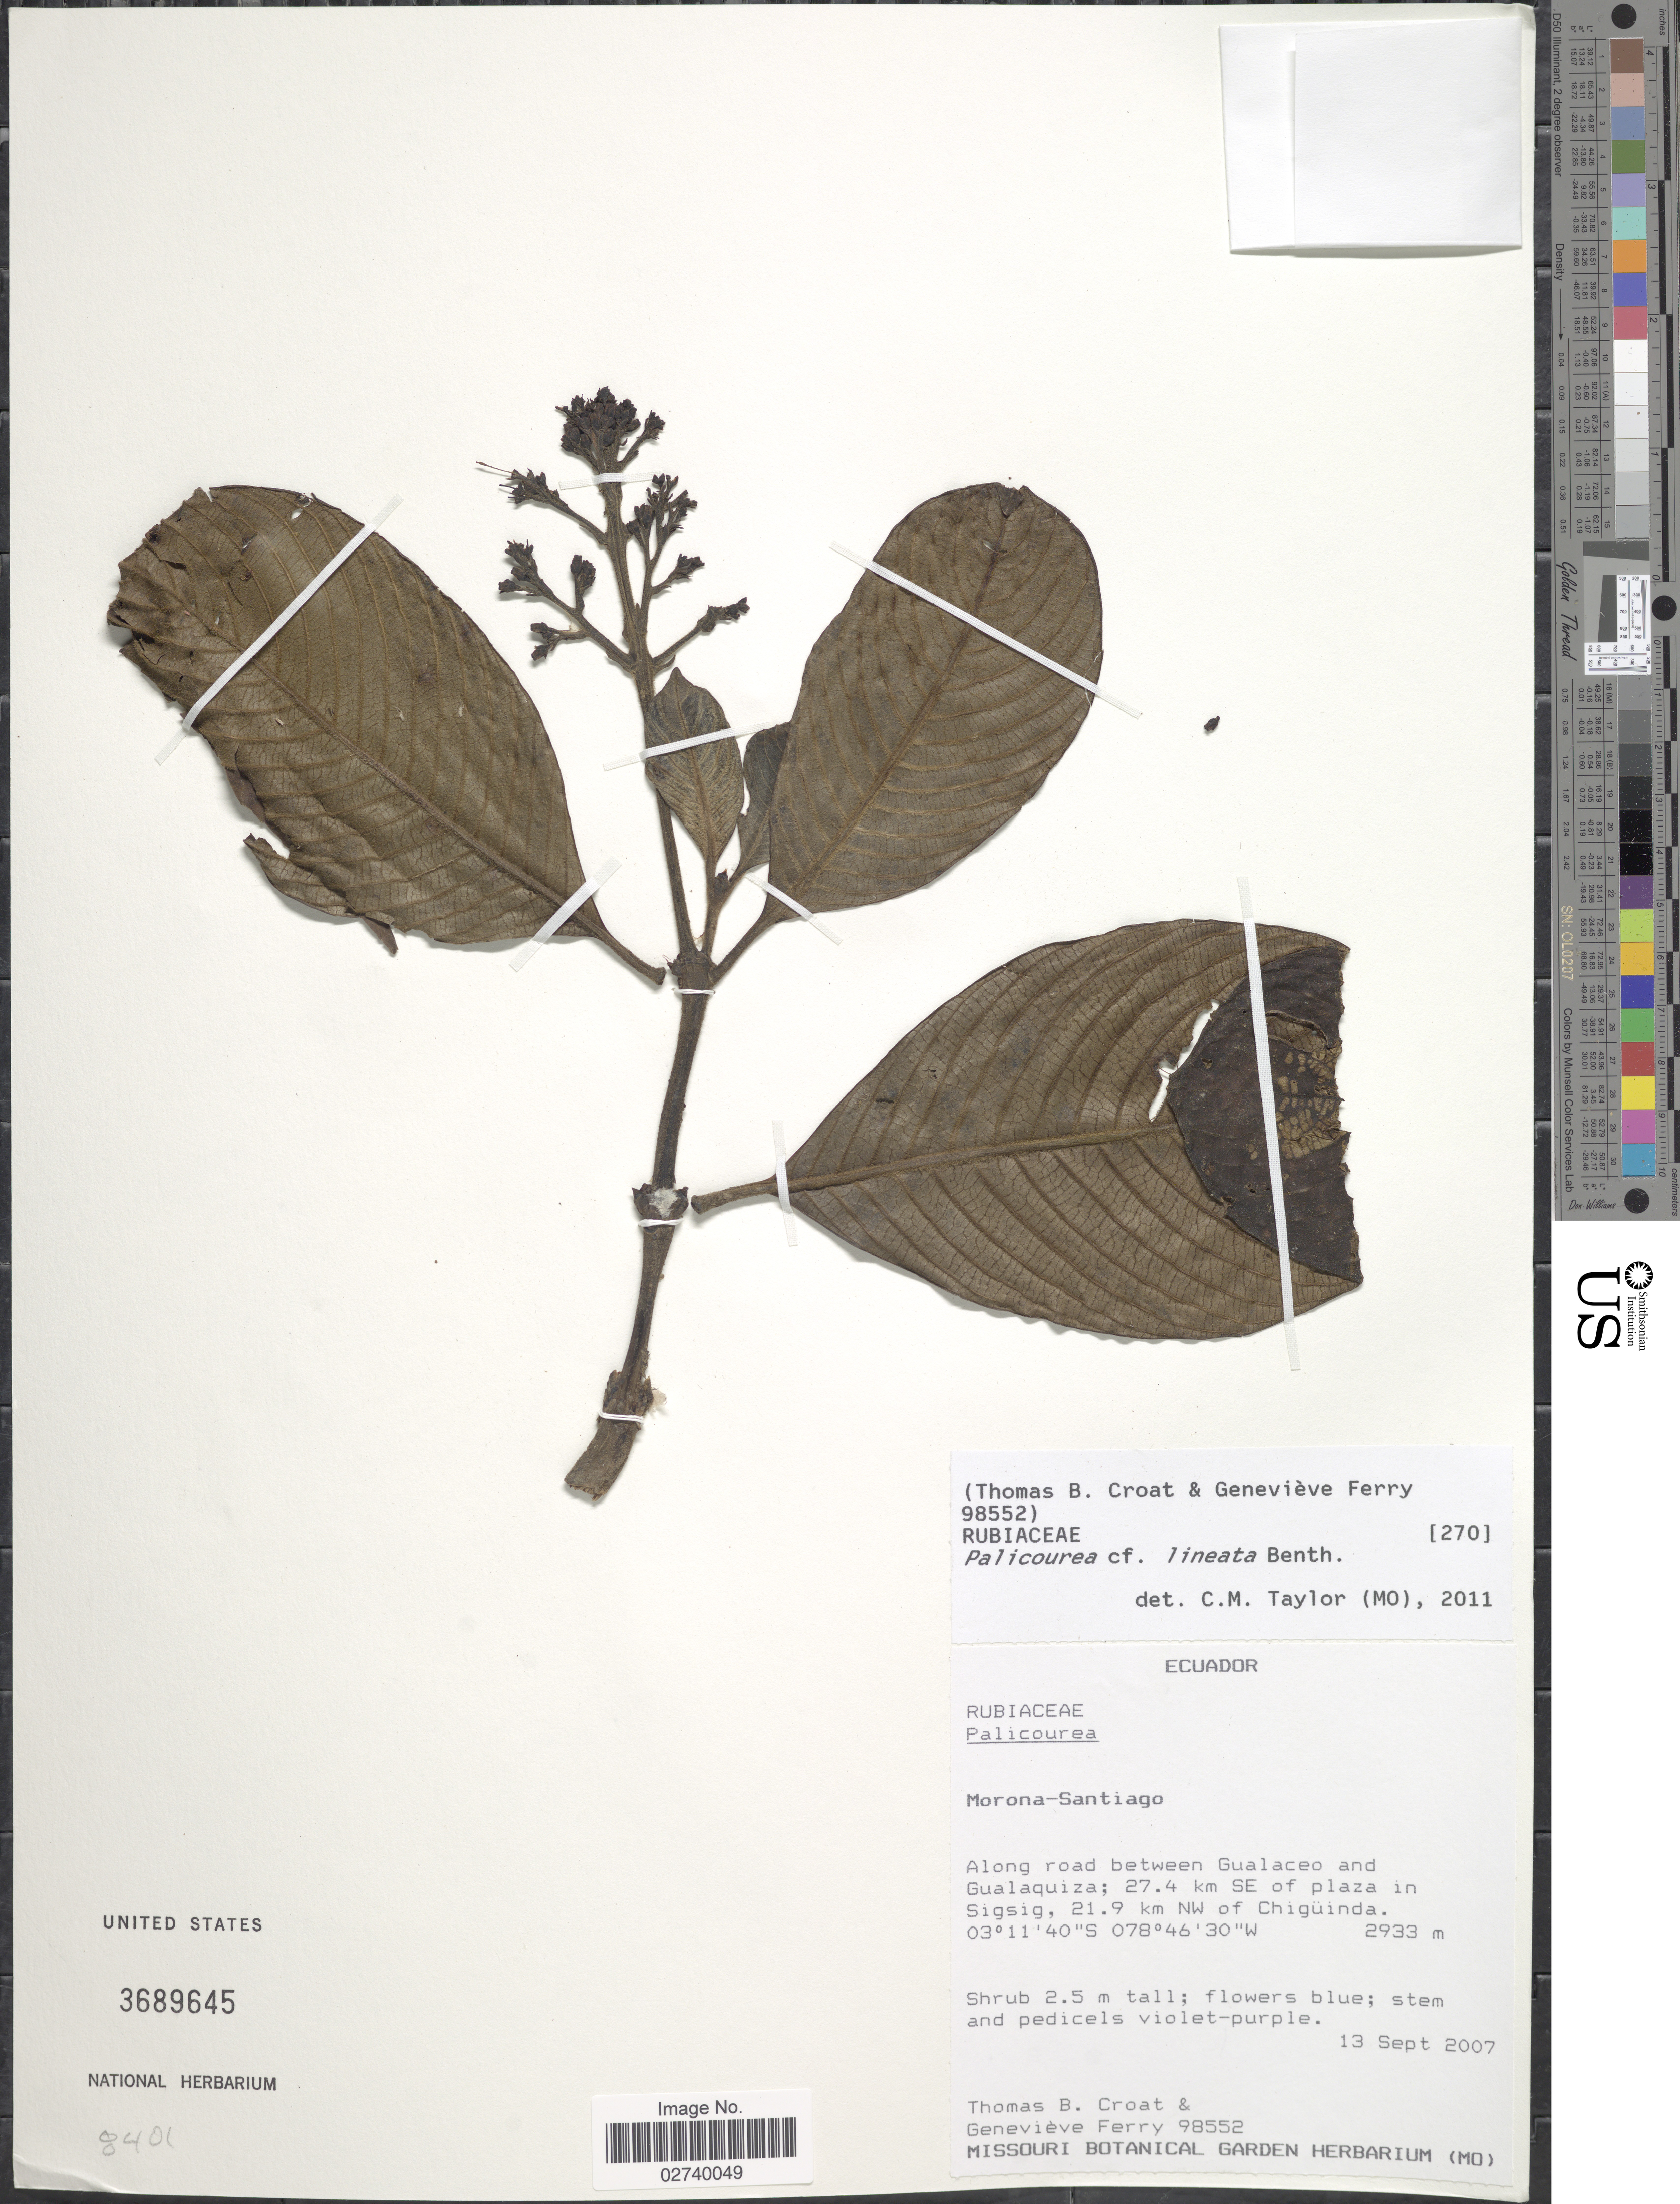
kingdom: Plantae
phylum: Tracheophyta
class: Magnoliopsida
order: Gentianales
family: Rubiaceae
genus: Palicourea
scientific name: Palicourea lineata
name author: Benth.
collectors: T. B. Croat & G. Ferry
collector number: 98552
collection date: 2007-09-13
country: Ecuador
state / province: Morona-Santiago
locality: Along road between Gualaceo and Gualaquiza; 27.4 km SE of plaza in Sigsig, 21.9 km NW of Chiqüinda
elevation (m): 2933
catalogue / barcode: US 3689645